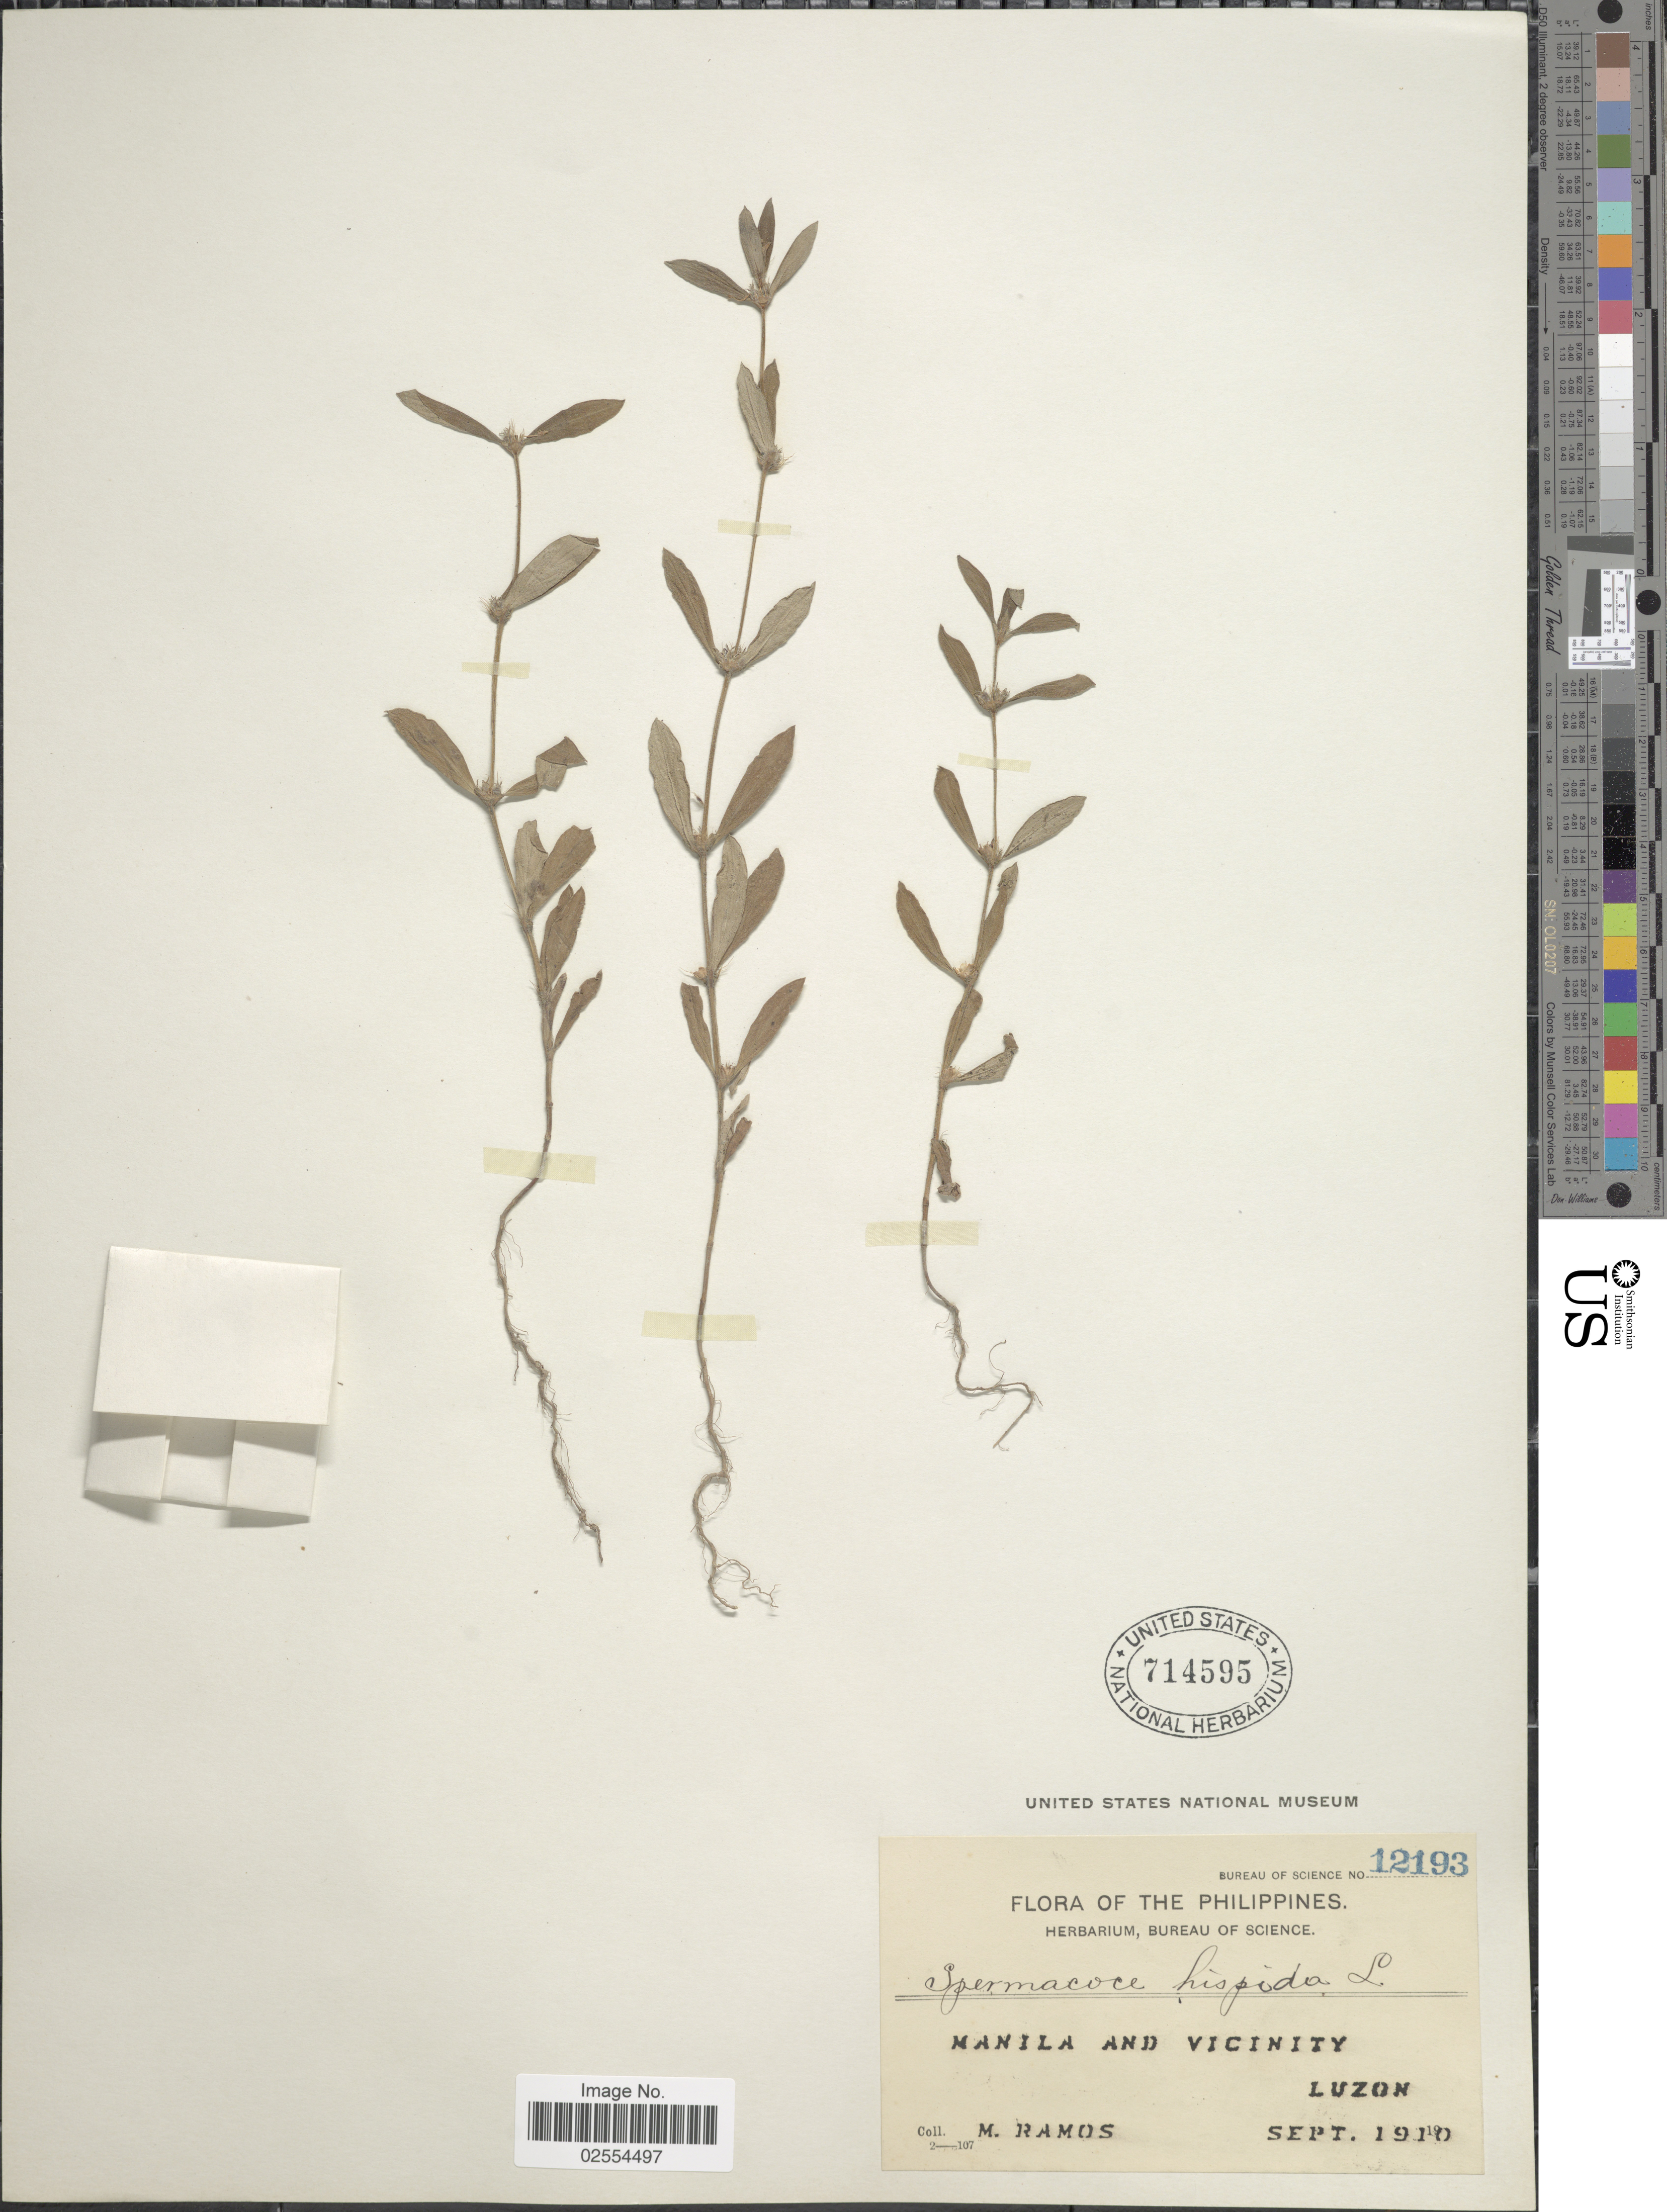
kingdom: Plantae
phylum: Tracheophyta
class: Magnoliopsida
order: Gentianales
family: Rubiaceae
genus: Spermacoce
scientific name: Spermacoce hispida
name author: L.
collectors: M. Ramos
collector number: Bureau of Science 12193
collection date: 1910-09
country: Philippines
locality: Manila and Vicinity Luzon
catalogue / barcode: US 714595